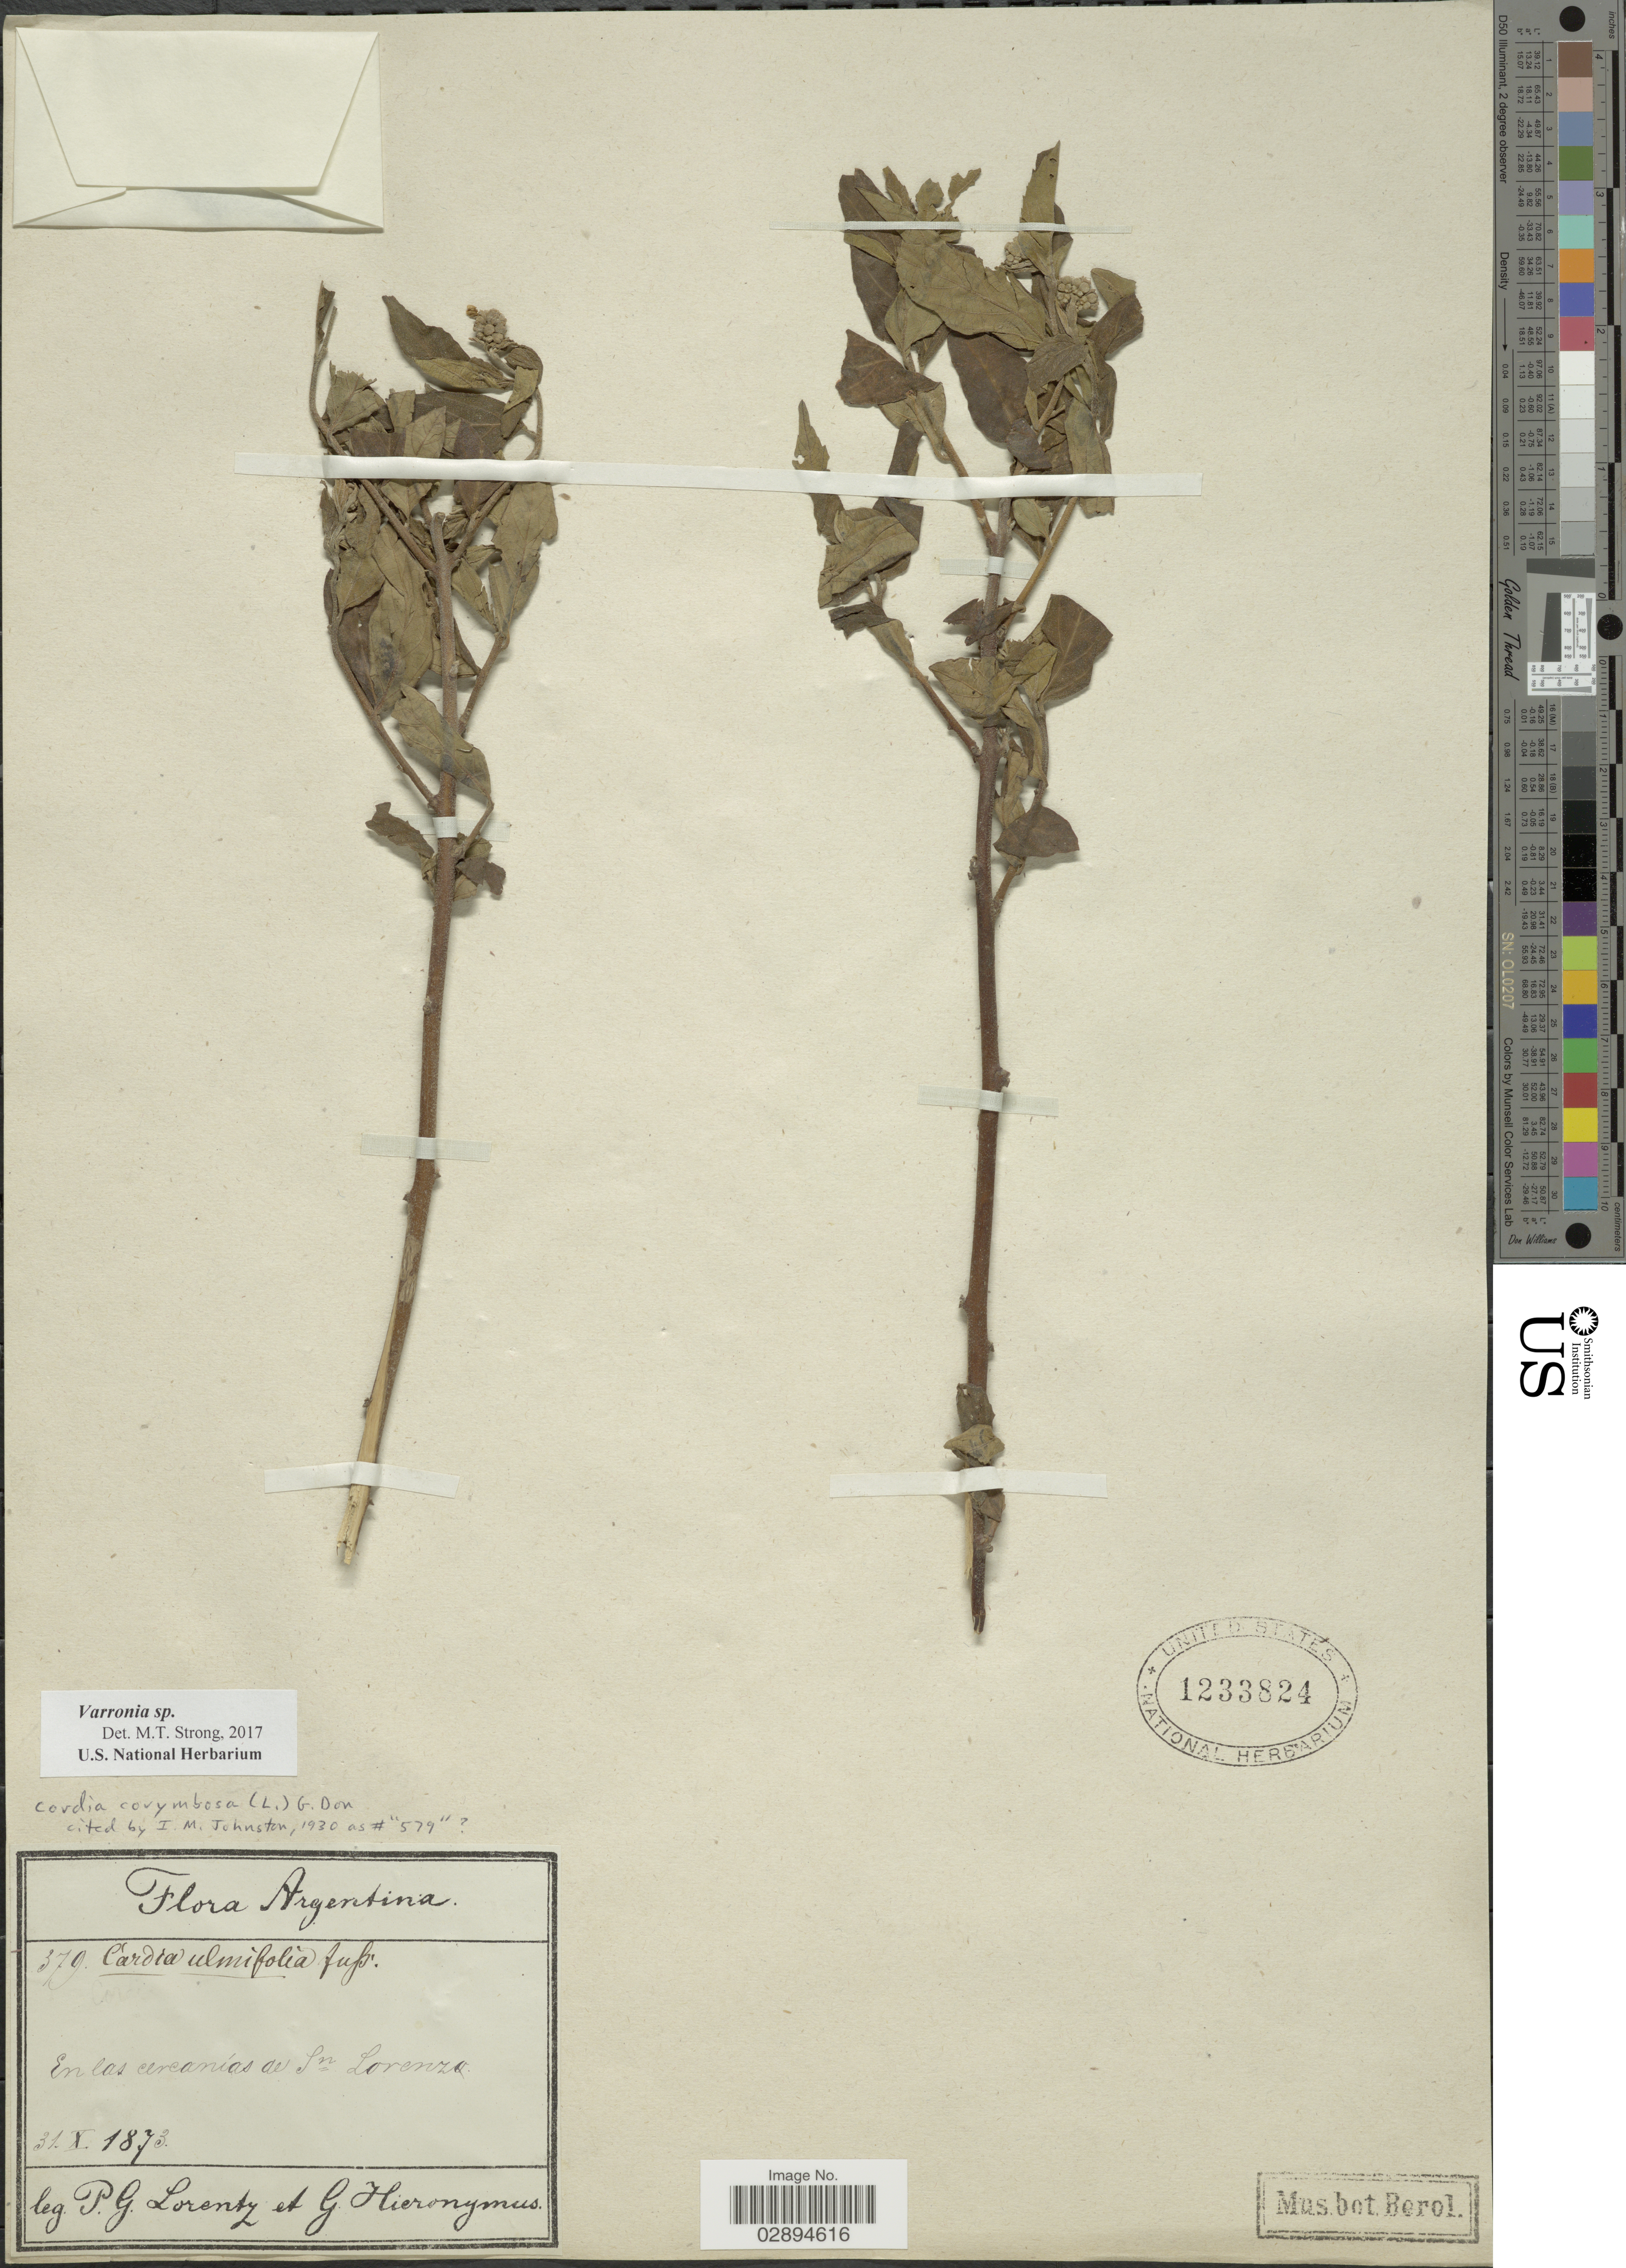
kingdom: Plantae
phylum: Tracheophyta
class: Magnoliopsida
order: Boraginales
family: Cordiaceae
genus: Varronia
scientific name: Varronia sp.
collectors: P. G. Lorentz & G. H. Hieronymus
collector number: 379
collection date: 1873-10-31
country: Argentina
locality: En las Cercanias de Sn Lorenzo.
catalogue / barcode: US 1233824